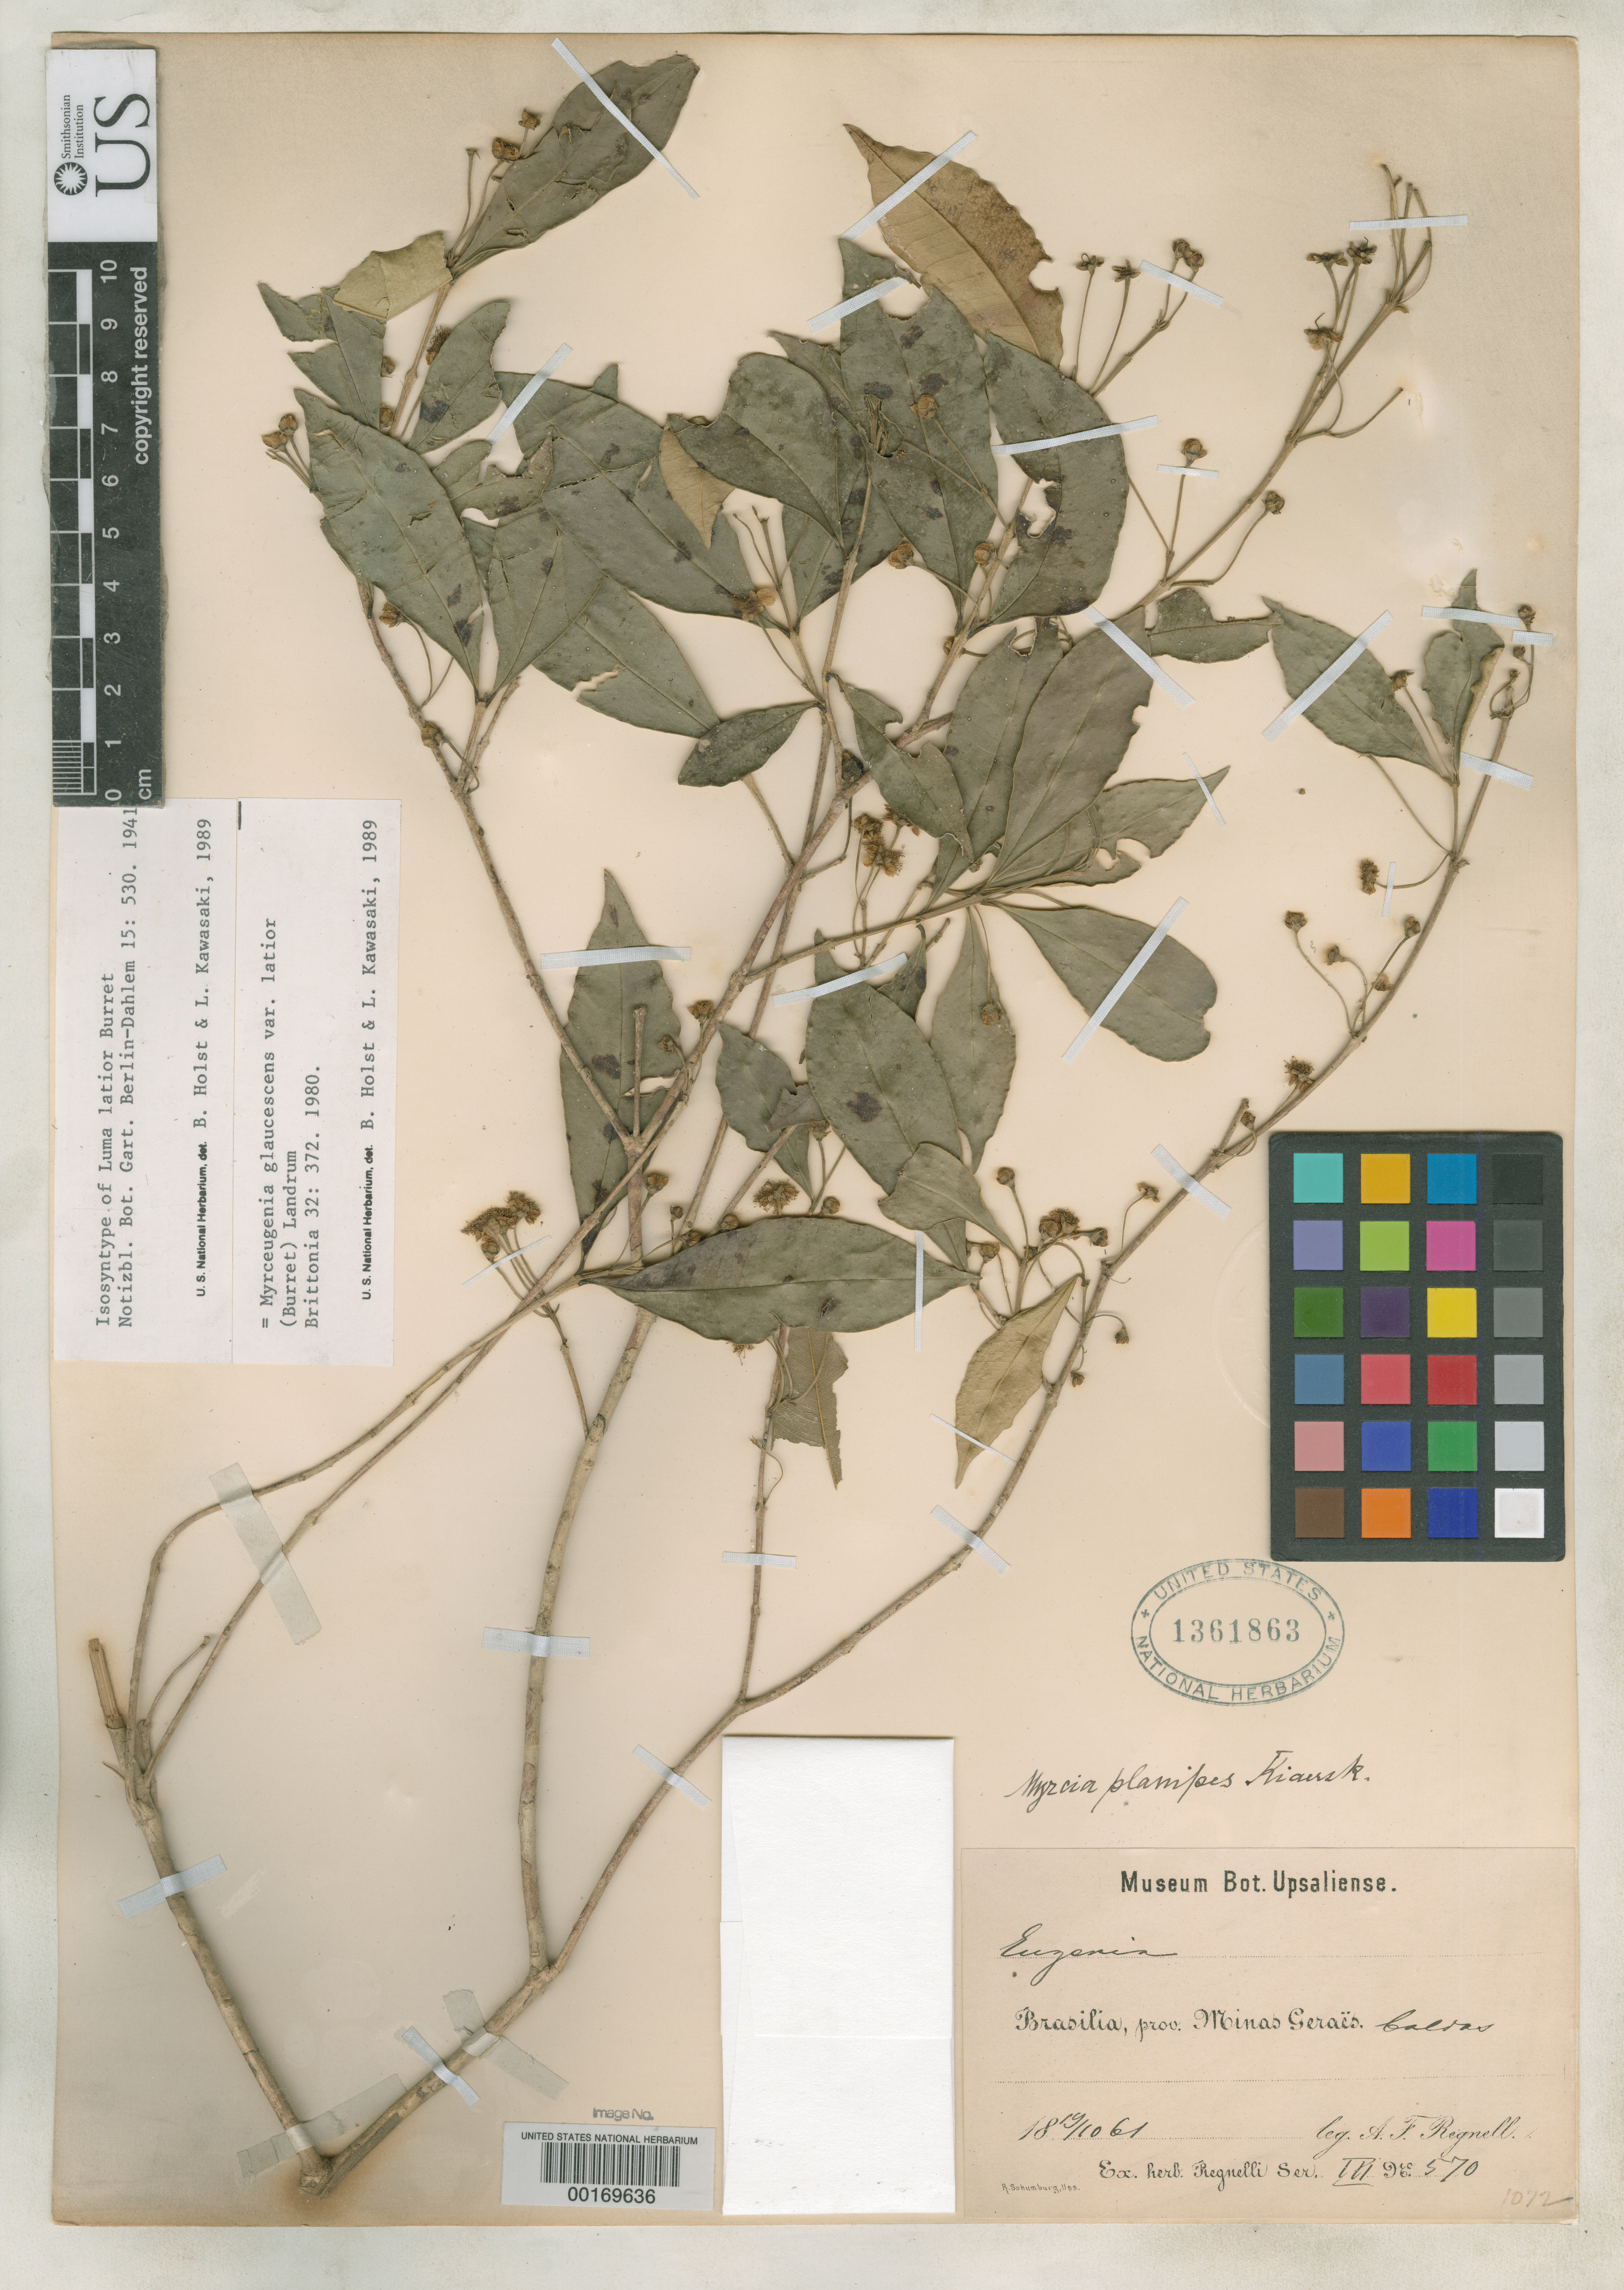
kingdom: Plantae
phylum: Tracheophyta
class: Magnoliopsida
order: Myrtales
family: Myrtaceae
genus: Luma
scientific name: Luma latior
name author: Burret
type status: Isotype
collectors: A. F. Regnell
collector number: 570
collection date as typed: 19 Oct 1961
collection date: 1961-10-19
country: Brazil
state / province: Minas Gerais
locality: Caldas.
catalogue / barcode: US 1361863